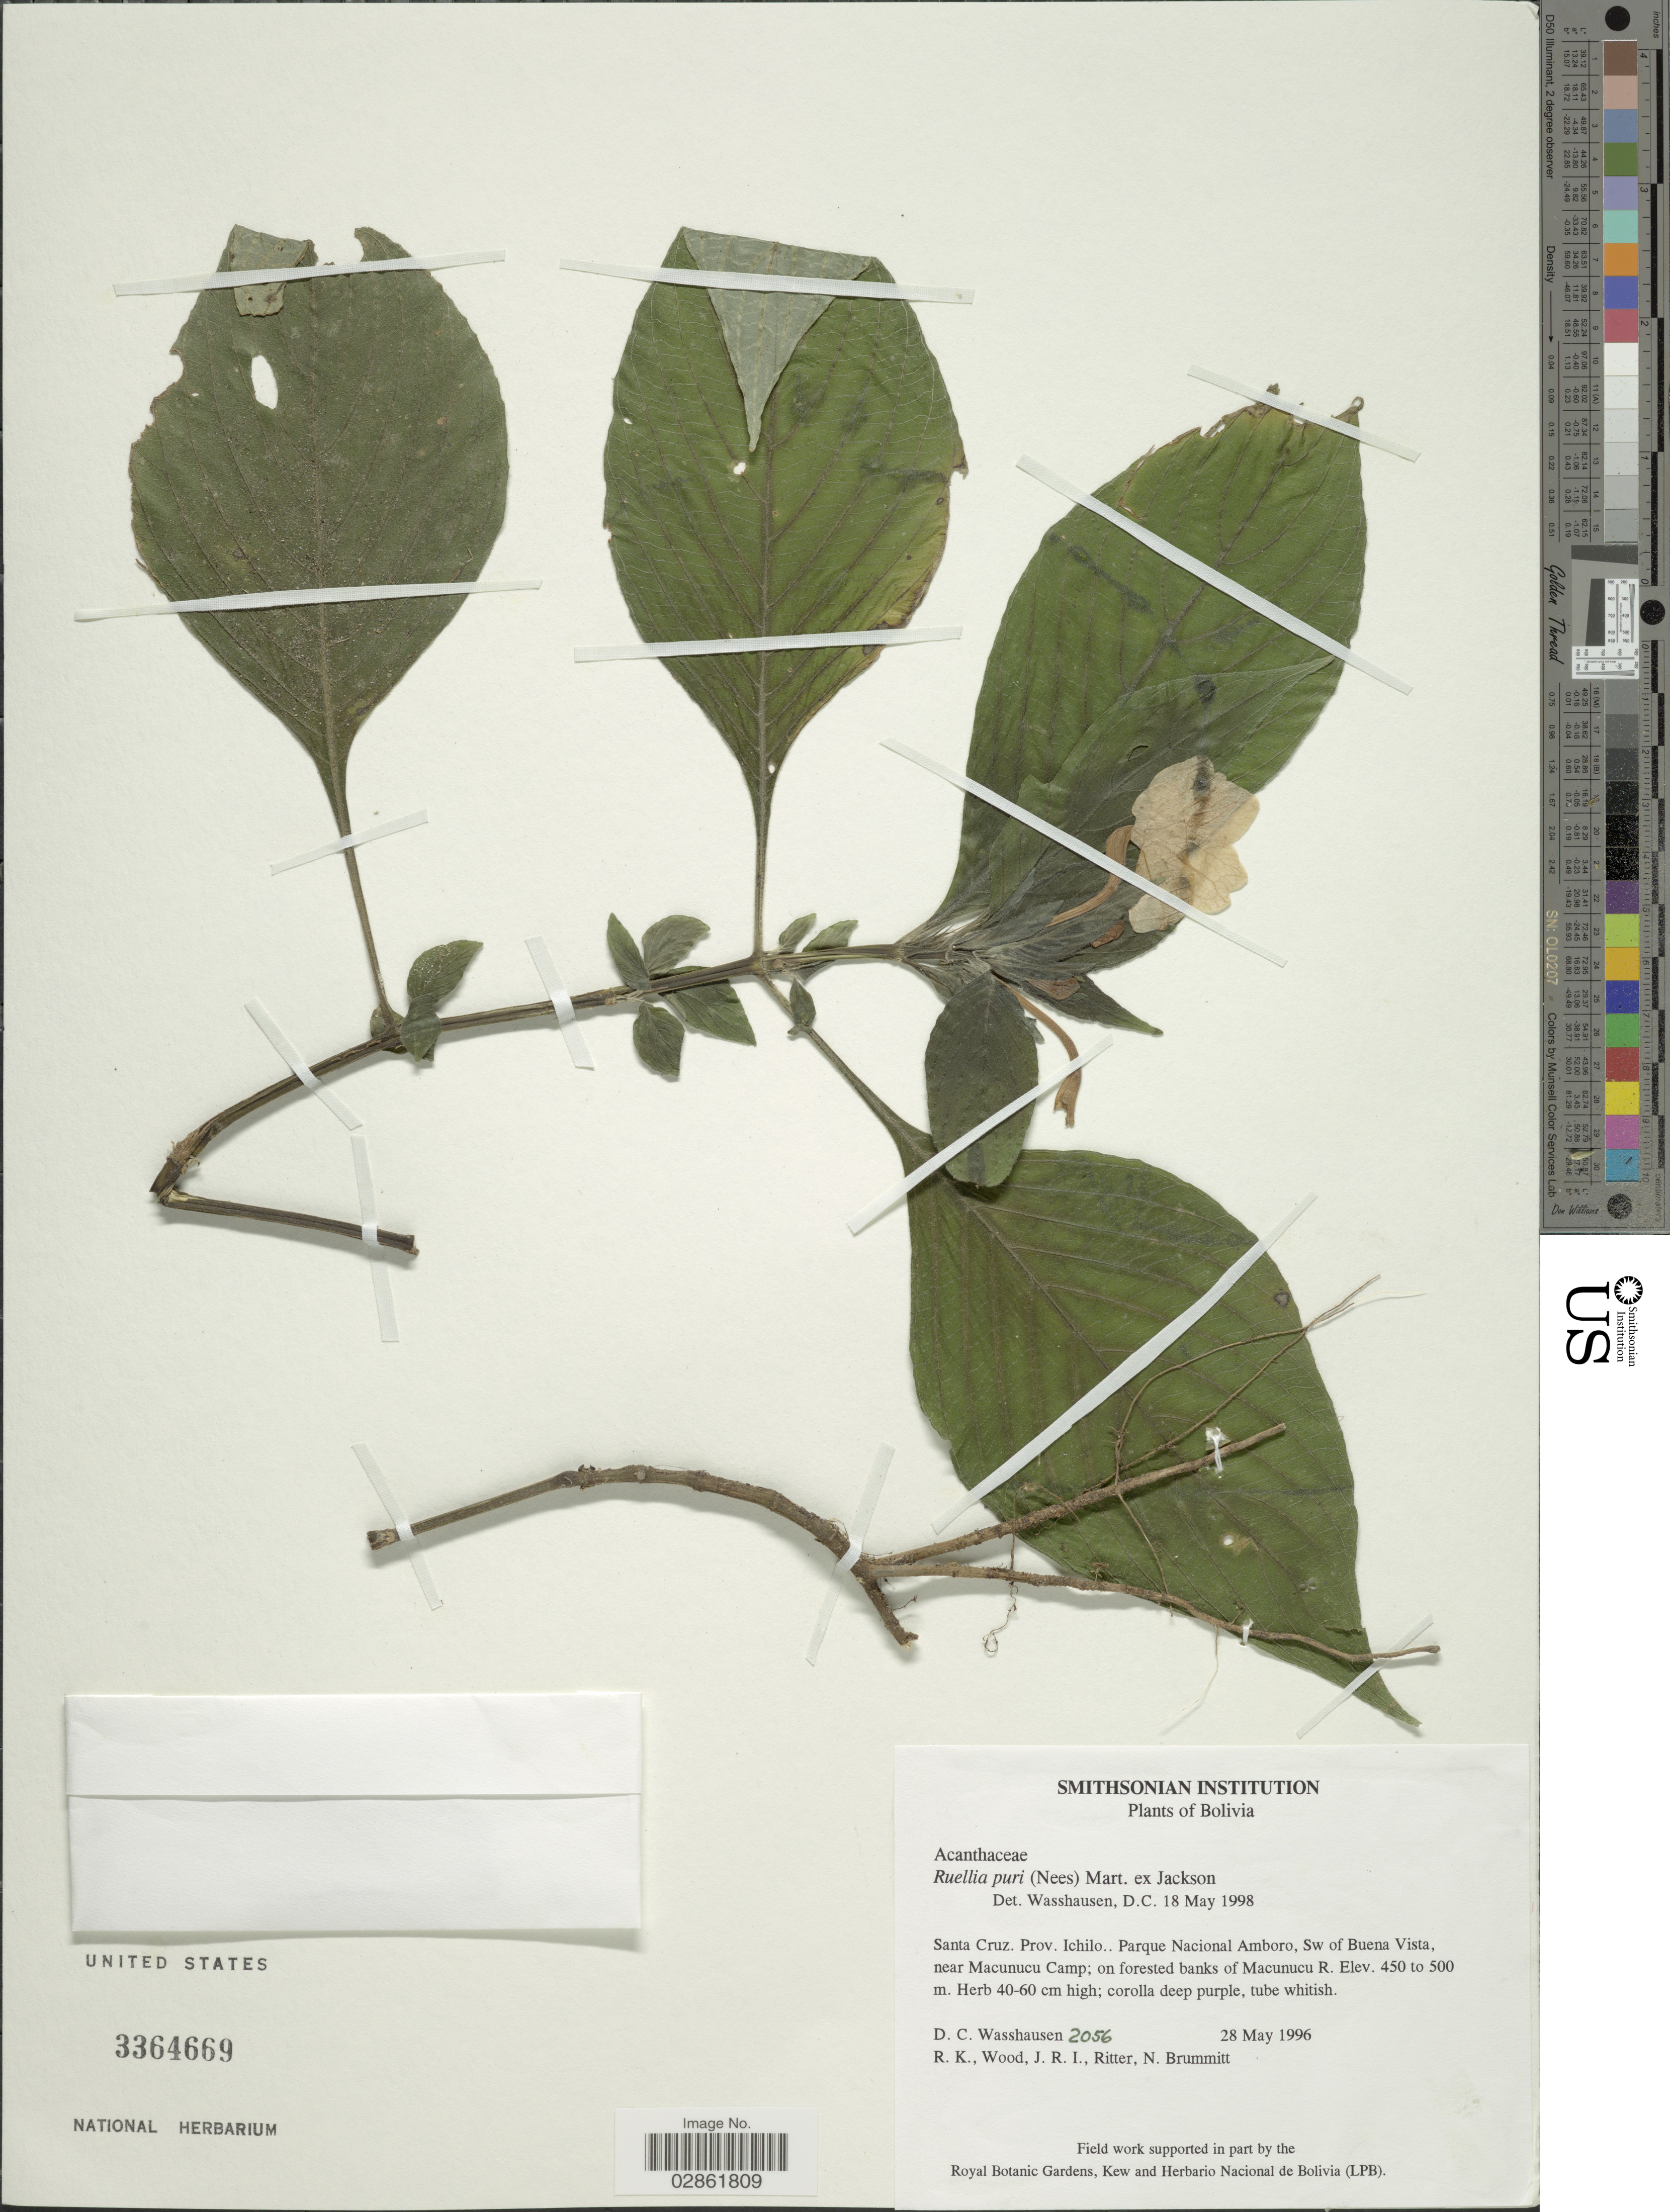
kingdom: Plantae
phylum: Tracheophyta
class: Magnoliopsida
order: Lamiales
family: Acanthaceae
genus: Ruellia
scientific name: Ruellia puri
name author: Mart. ex Nees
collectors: D. C. Wasshausen, R. Wood, J. Ritter & N. Brummitt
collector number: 2056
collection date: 1996-05-28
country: Bolivia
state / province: Santa Cruz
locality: Prov. Ichilo.. Parque Nacional Amboro, Sw of Buena Vista, near Macunucu Camp; on forested banks of Macunucu R.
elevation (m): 450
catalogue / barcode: US 3364669